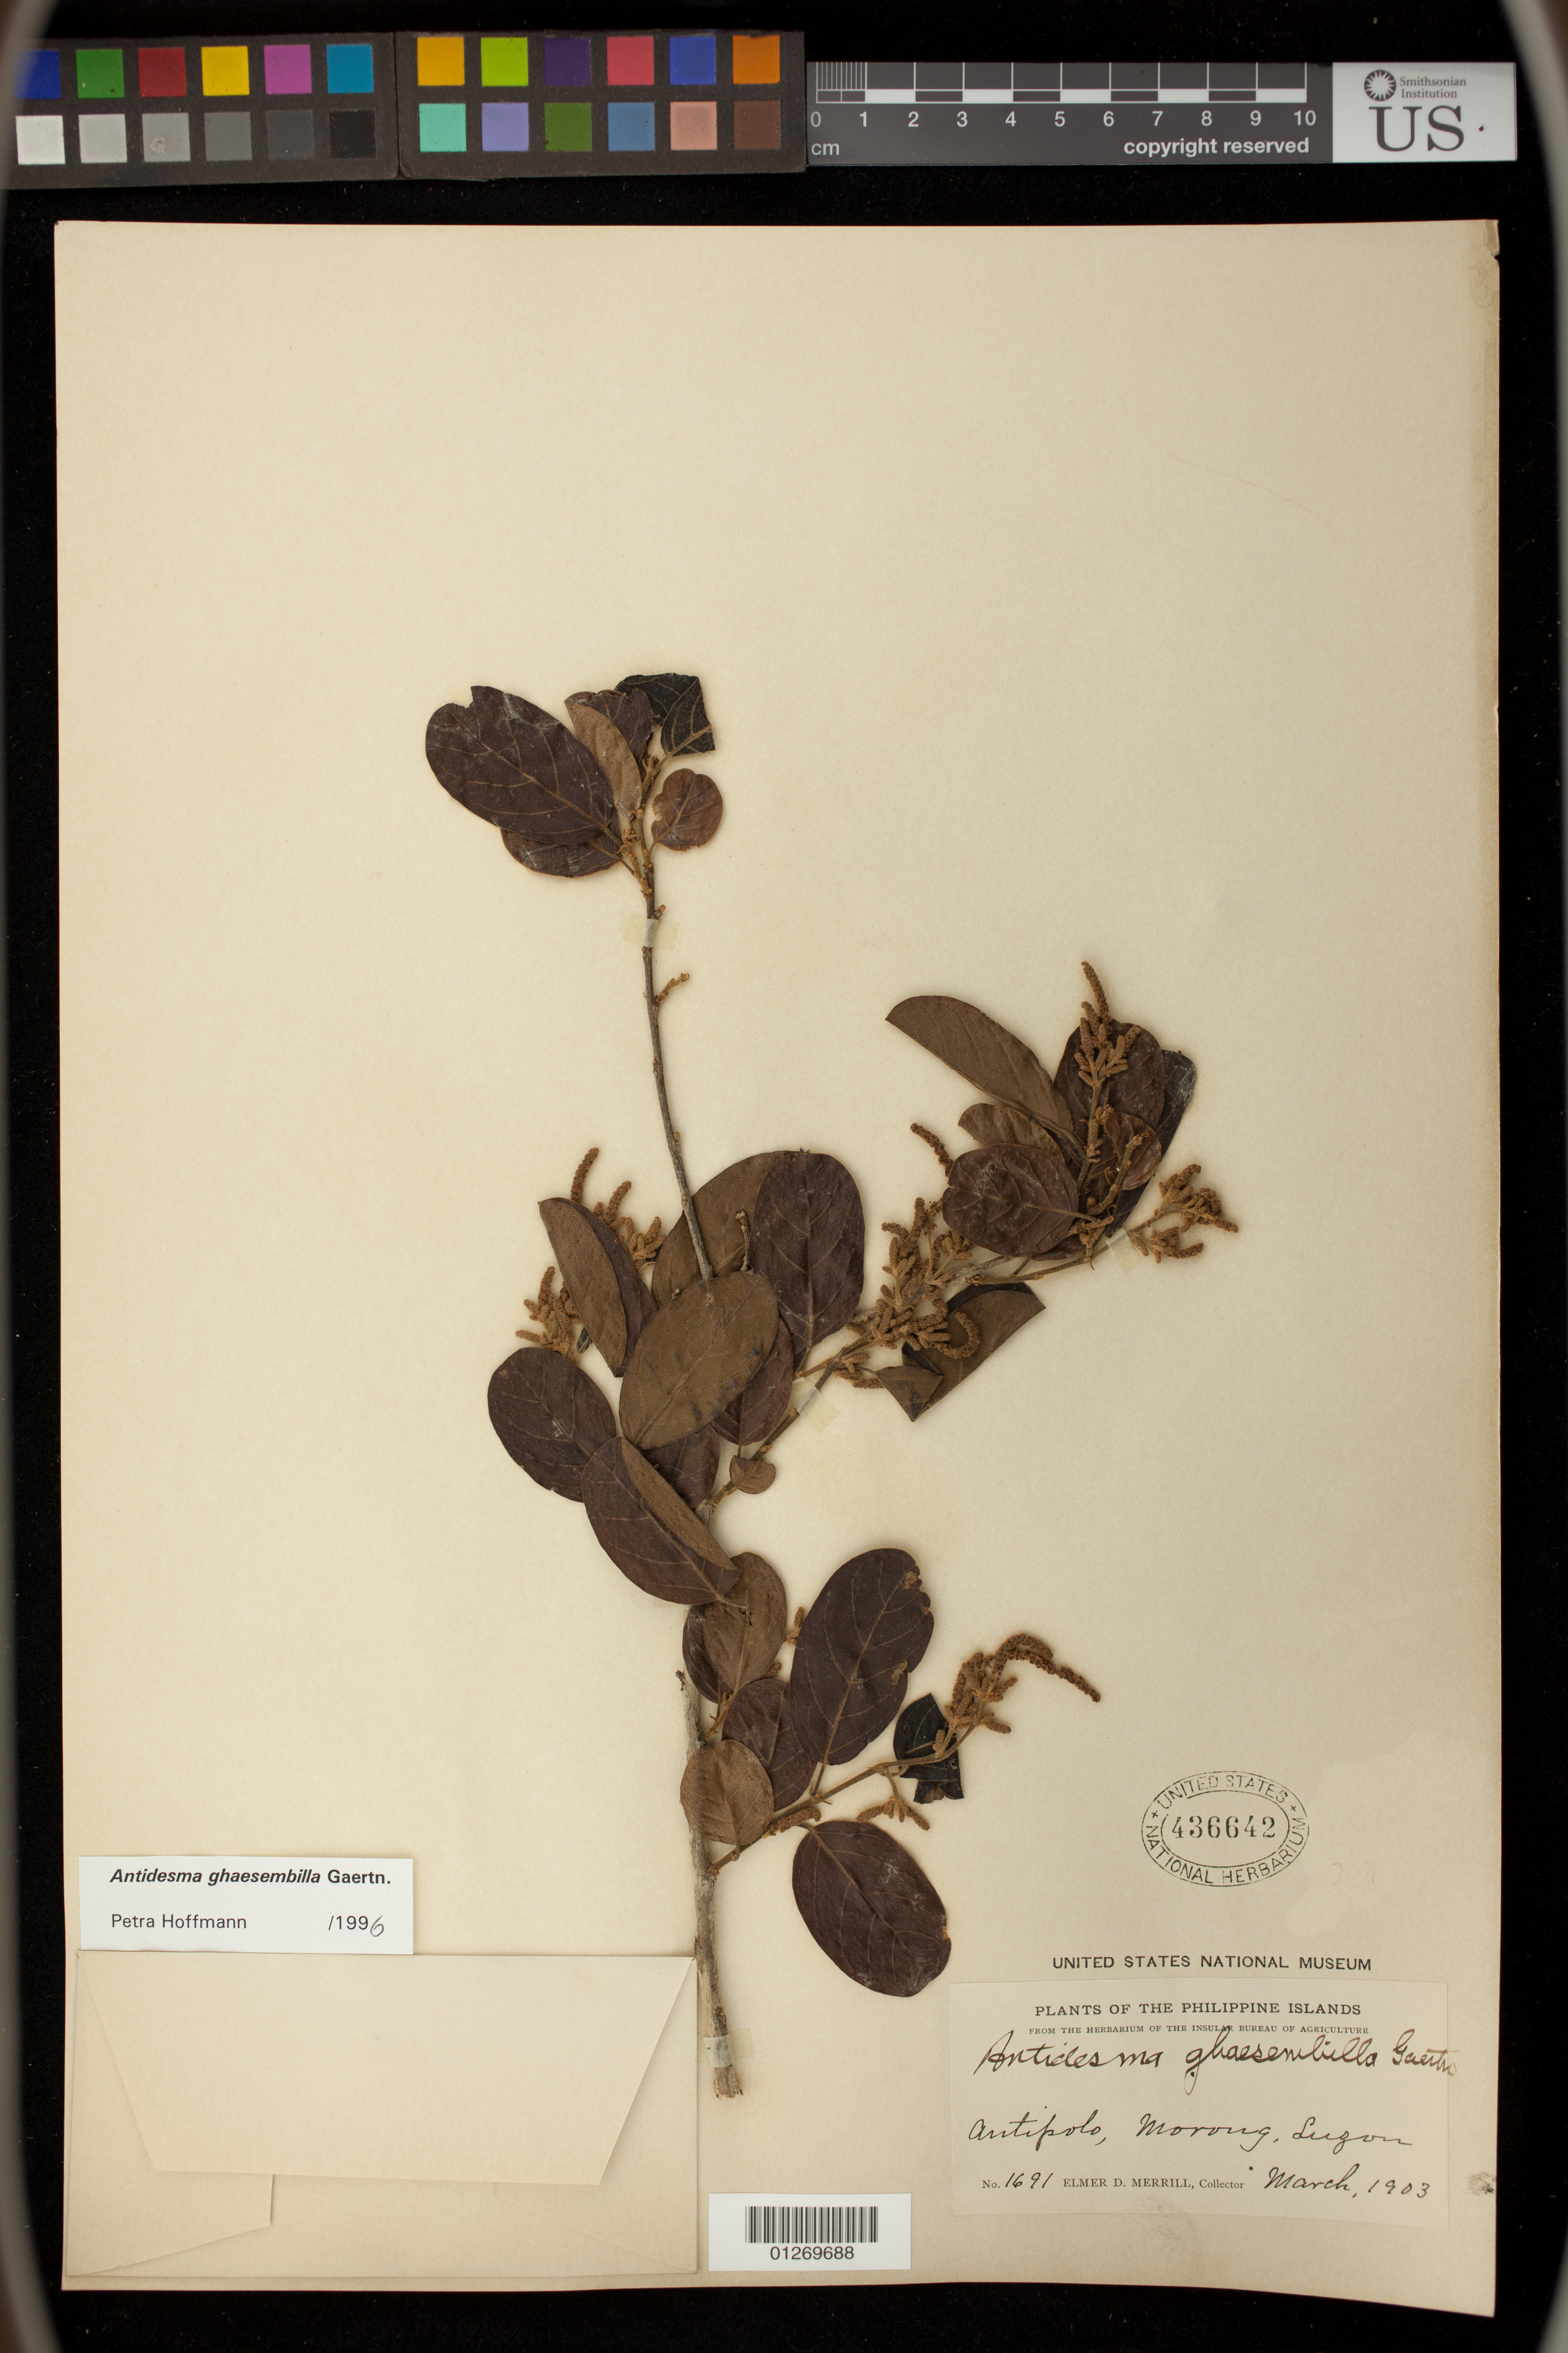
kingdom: Plantae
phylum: Tracheophyta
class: Magnoliopsida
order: Malpighiales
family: Phyllanthaceae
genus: Antidesma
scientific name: Antidesma ghaesembilla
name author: Gaertn.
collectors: E. D. Merrill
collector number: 1691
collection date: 1903-03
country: Philippines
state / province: Calabarzon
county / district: Rizal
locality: Antipolo, (Morong), Luzon.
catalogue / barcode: US 436642